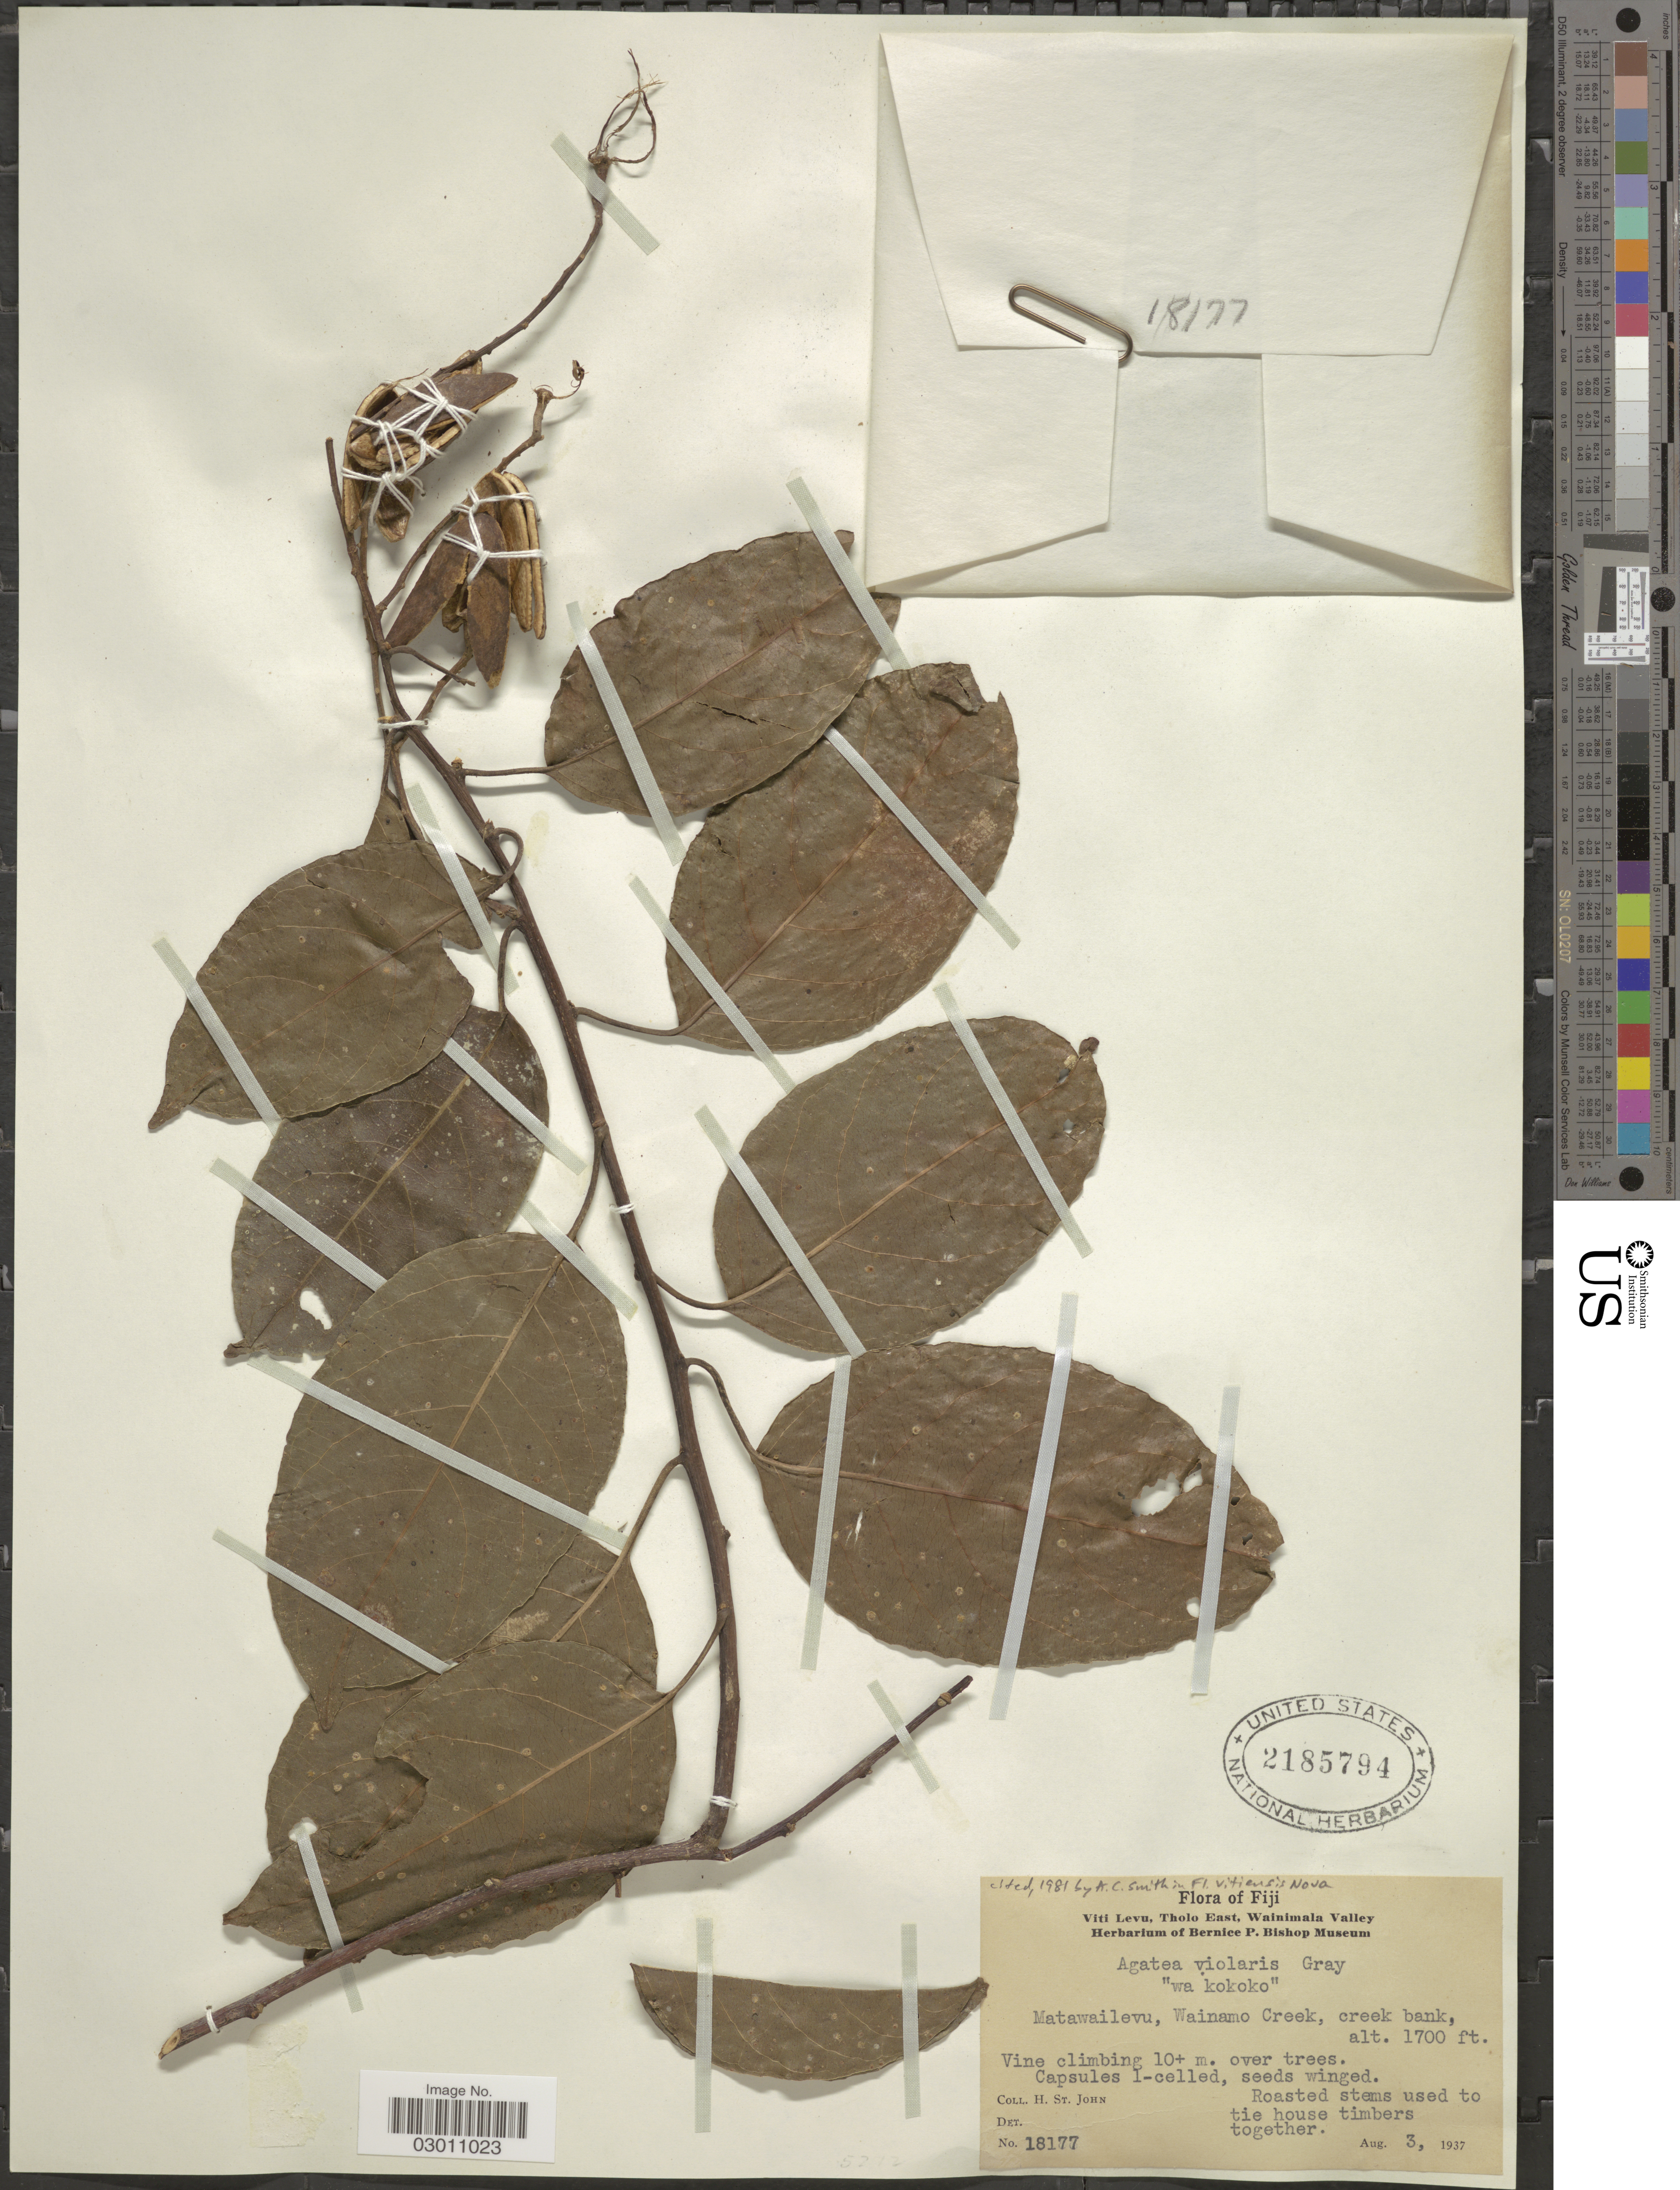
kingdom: Plantae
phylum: Tracheophyta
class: Magnoliopsida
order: Malpighiales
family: Violaceae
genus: Agatea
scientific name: Agatea violaris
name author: A. Gray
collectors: H. St. John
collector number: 18177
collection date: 1937-08-03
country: Fiji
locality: Viti Levu, Tholo East, Wainimala Valley. Matawailevu, Wainamo Creek, creek bank.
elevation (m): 518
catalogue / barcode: US 2185794